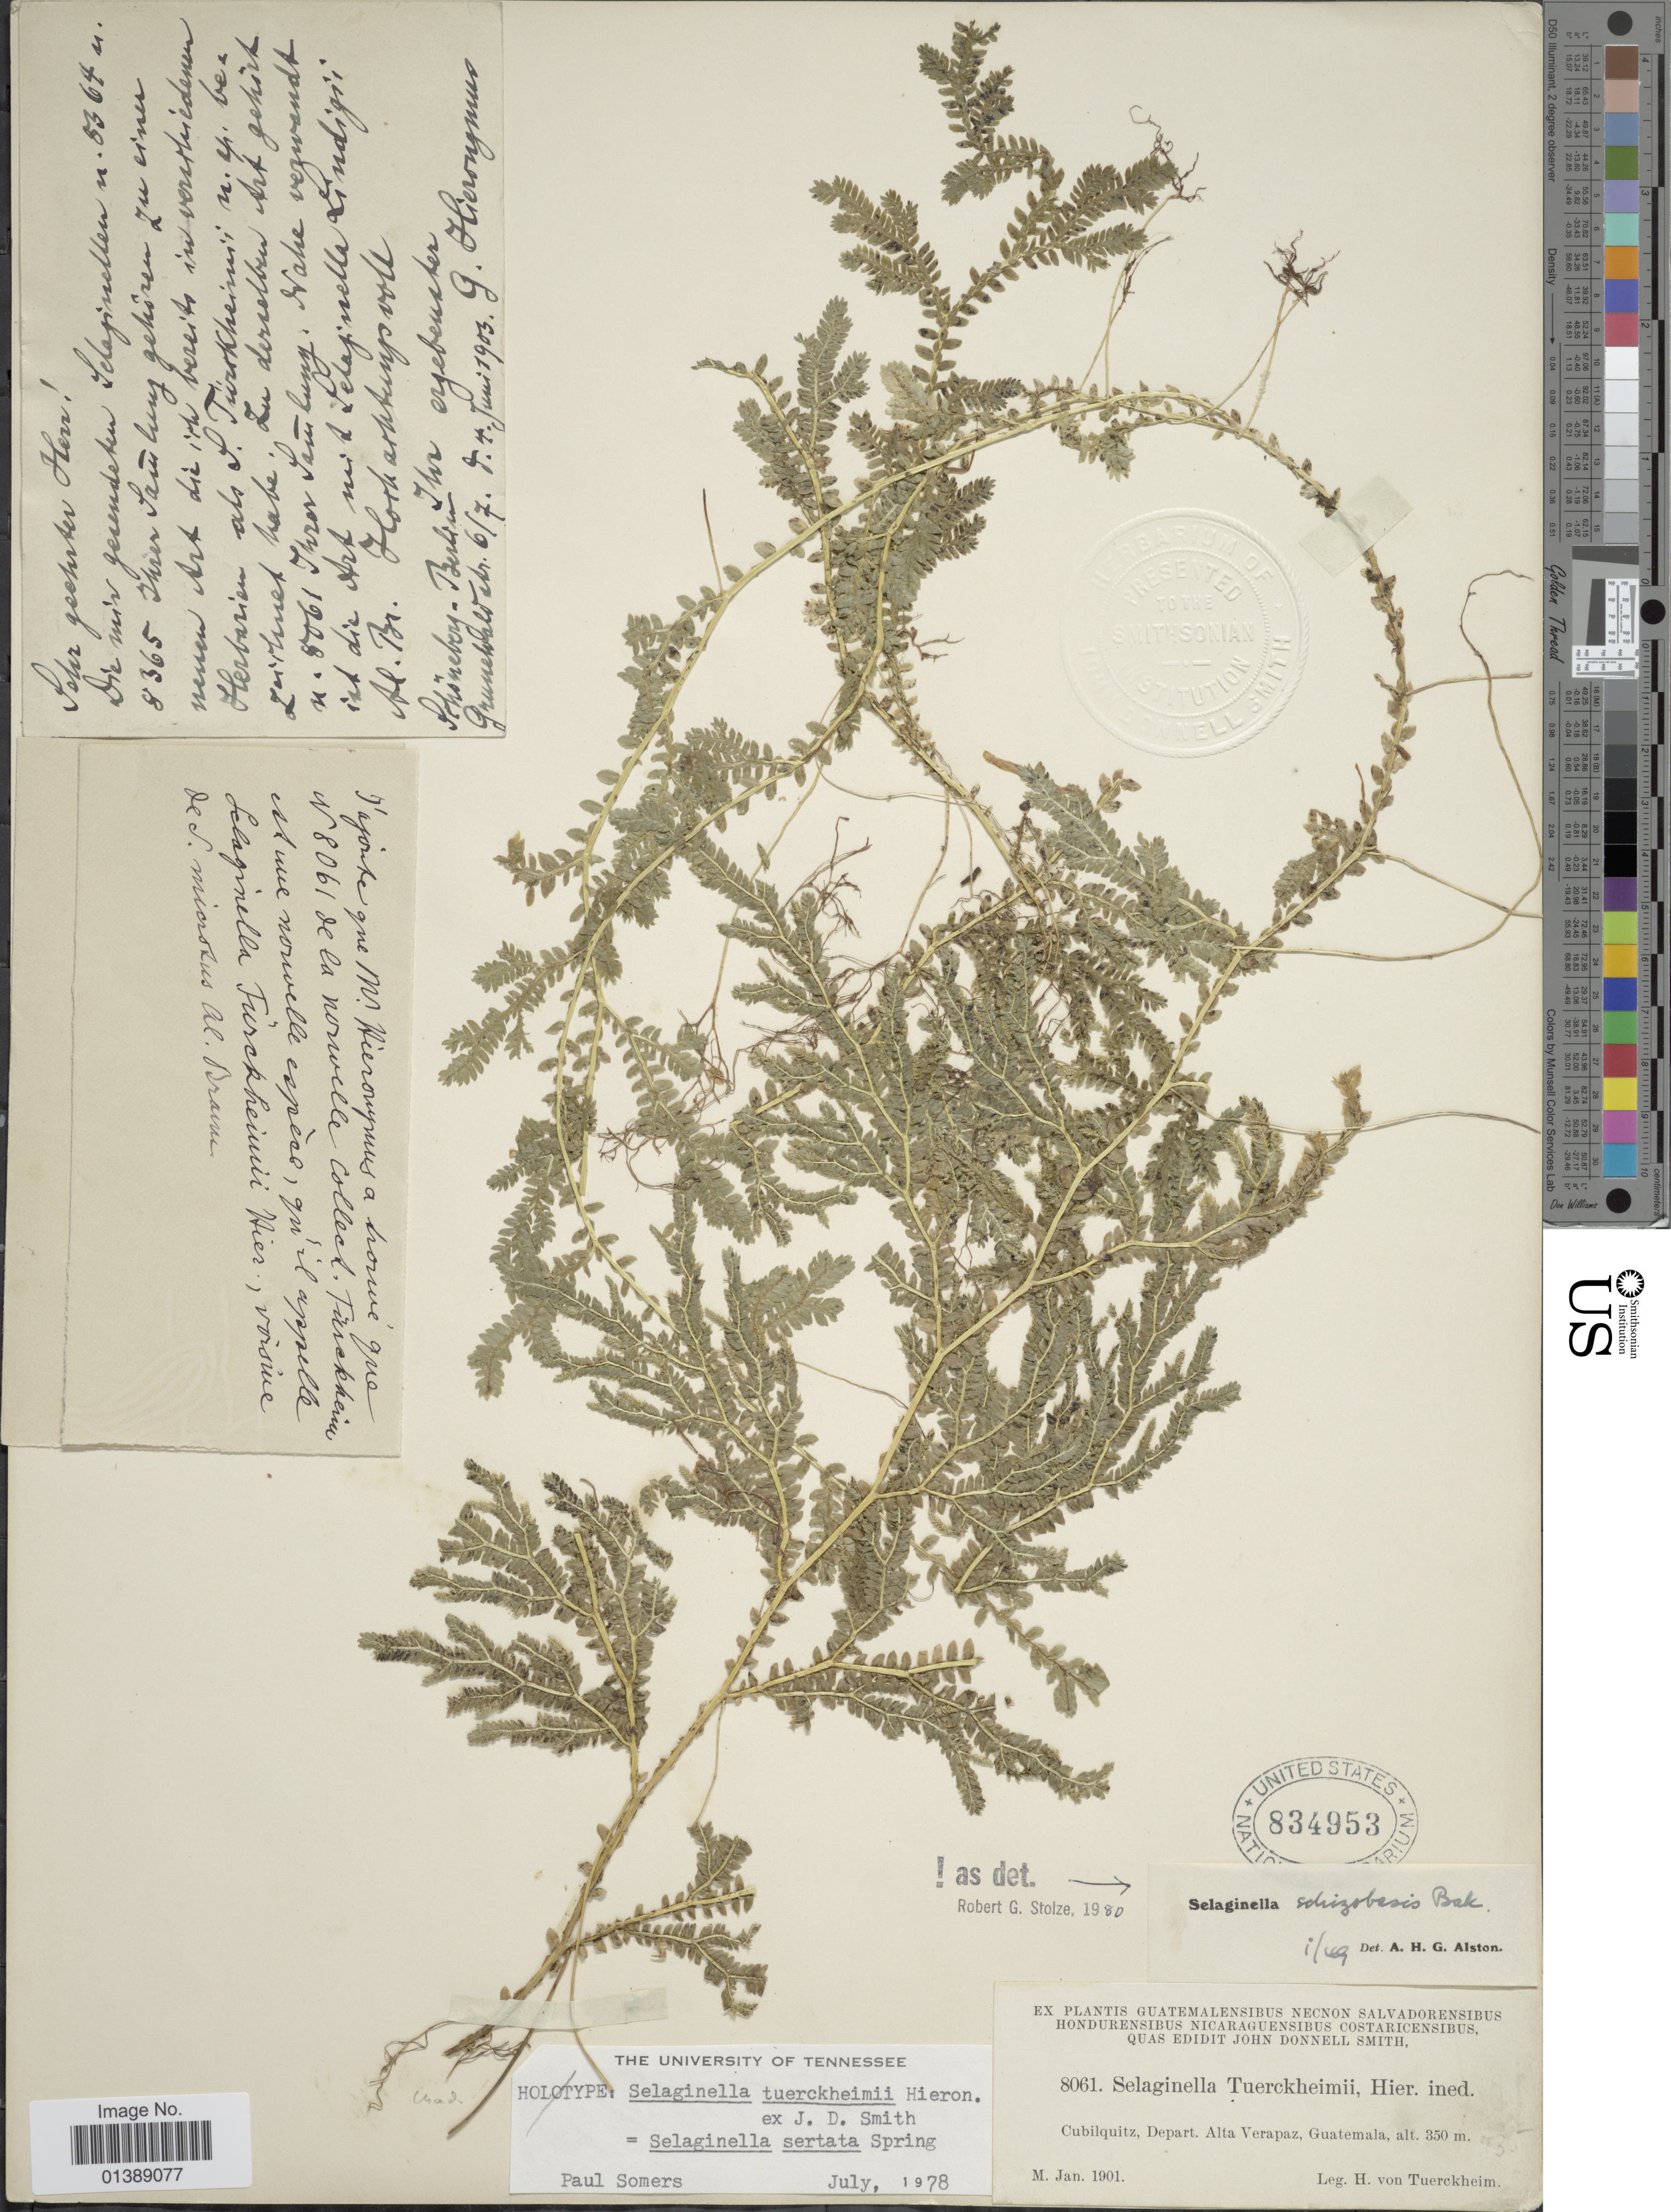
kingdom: Plantae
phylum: Tracheophyta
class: Lycopodiopsida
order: Selaginellales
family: Selaginellaceae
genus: Selaginella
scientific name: Selaginella schizobasis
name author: Baker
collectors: H. von Türckheim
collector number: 8061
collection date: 1901-01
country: Guatemala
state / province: Alta Verapaz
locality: Cubilquitz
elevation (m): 350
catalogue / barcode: US 834953